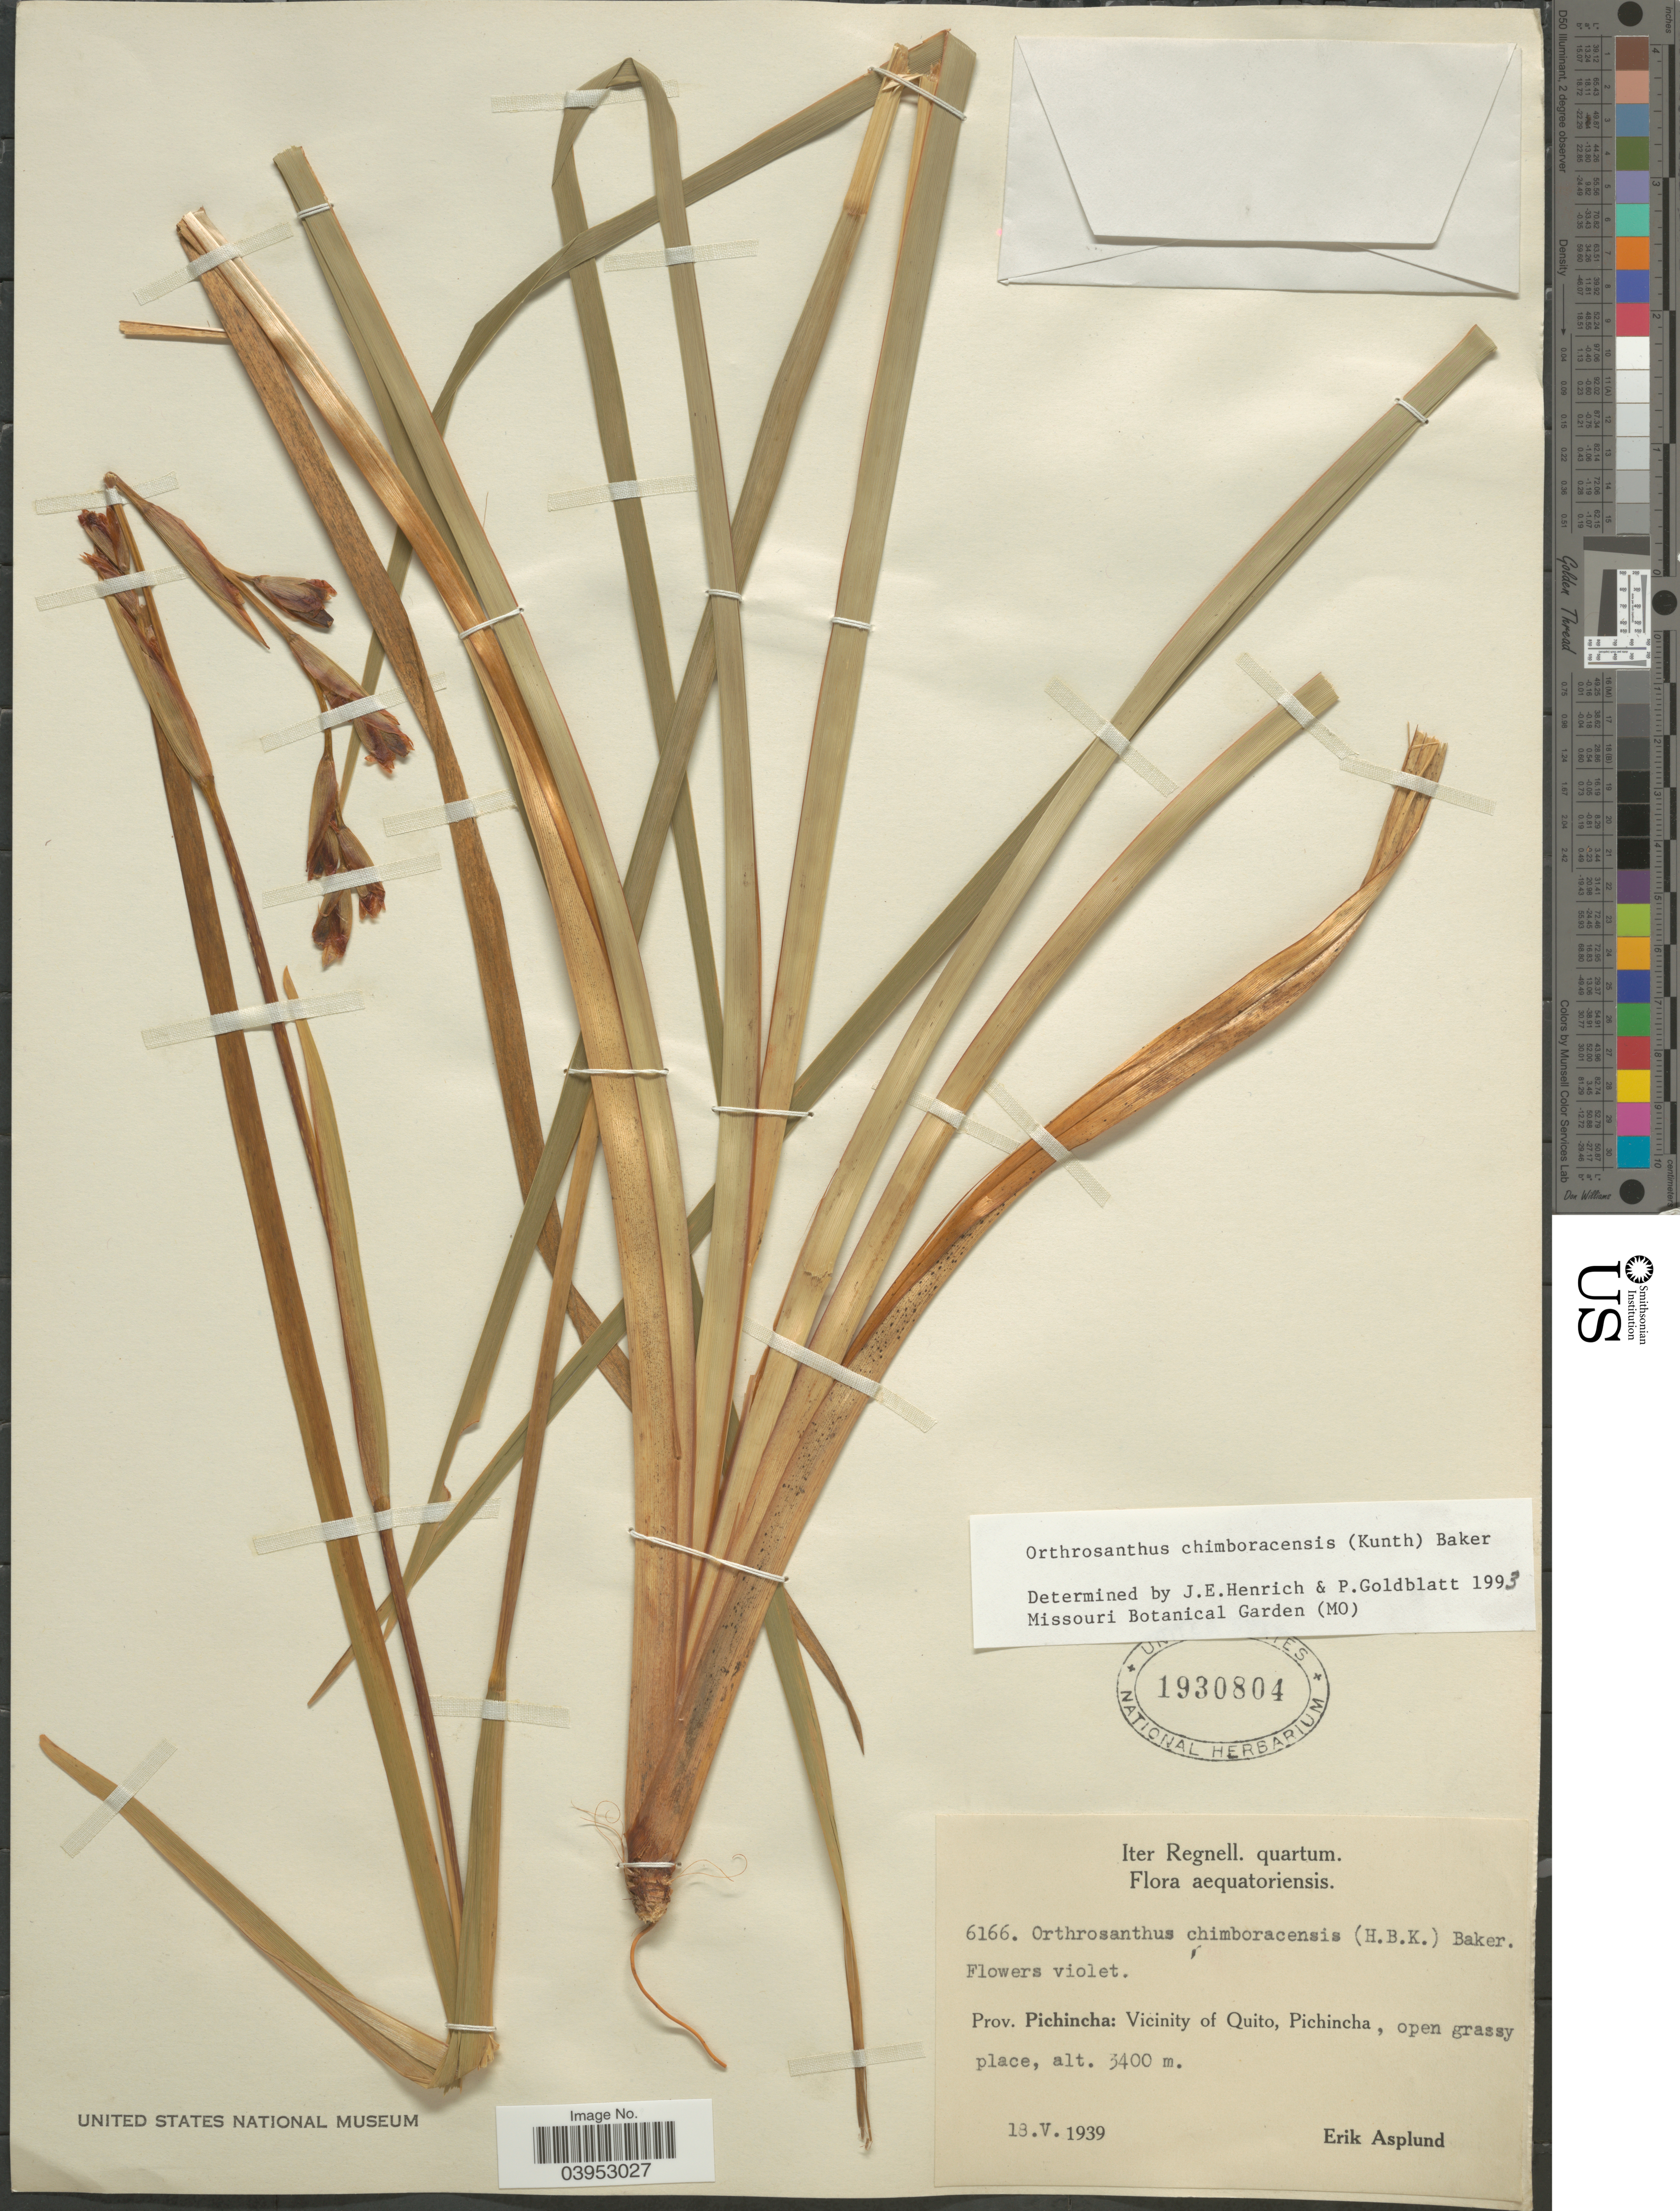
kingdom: Plantae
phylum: Tracheophyta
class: Liliopsida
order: Asparagales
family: Iridaceae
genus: Orthrosanthus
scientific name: Orthrosanthus chimboracensis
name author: (Kunth) Baker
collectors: E. Asplund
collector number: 6166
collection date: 1939-05-18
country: Ecuador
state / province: Pichincha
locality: Vicinity of Quito, Pichincha, open grassy place.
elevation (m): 3400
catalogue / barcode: US 1930804